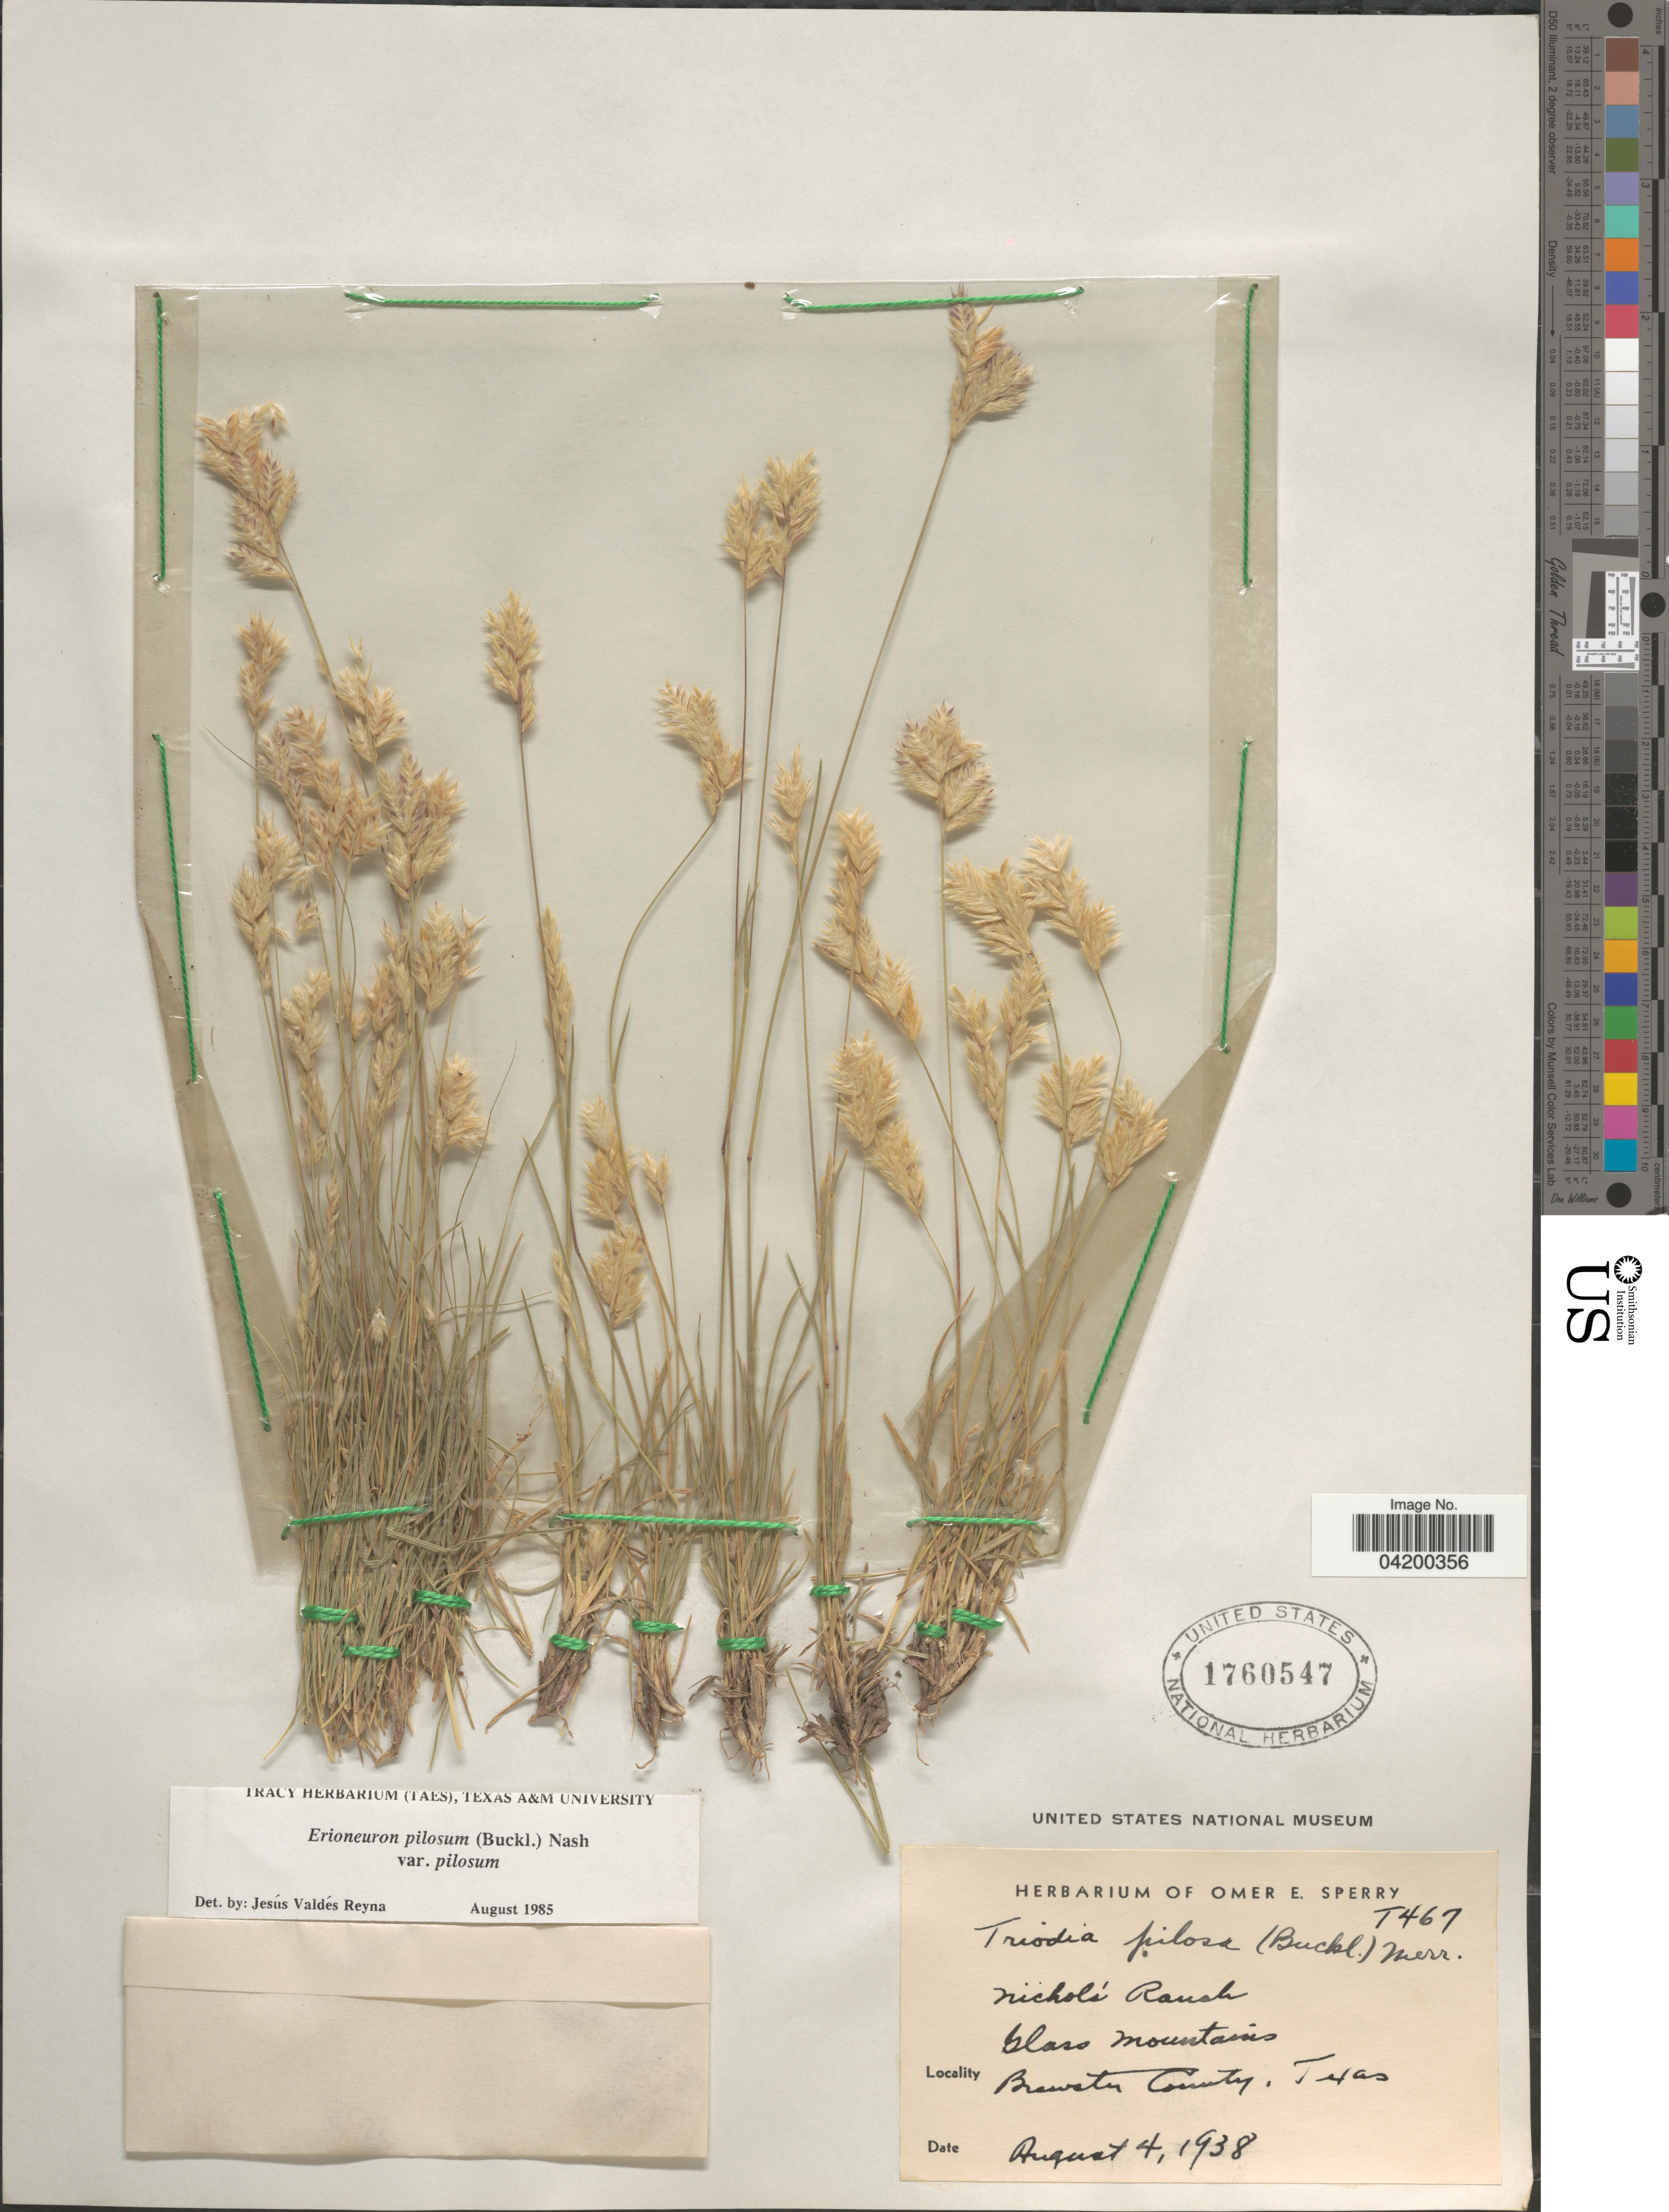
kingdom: Plantae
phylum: Tracheophyta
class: Liliopsida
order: Poales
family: Poaceae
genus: Erioneuron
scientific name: Erioneuron pilosum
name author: (Buckley) Nash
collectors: O. E. Sperry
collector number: T467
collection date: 1938-08-04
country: United States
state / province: Texas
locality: Nichols' Ranch. Glass Mountains. Brewster County.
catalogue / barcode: US 1760547